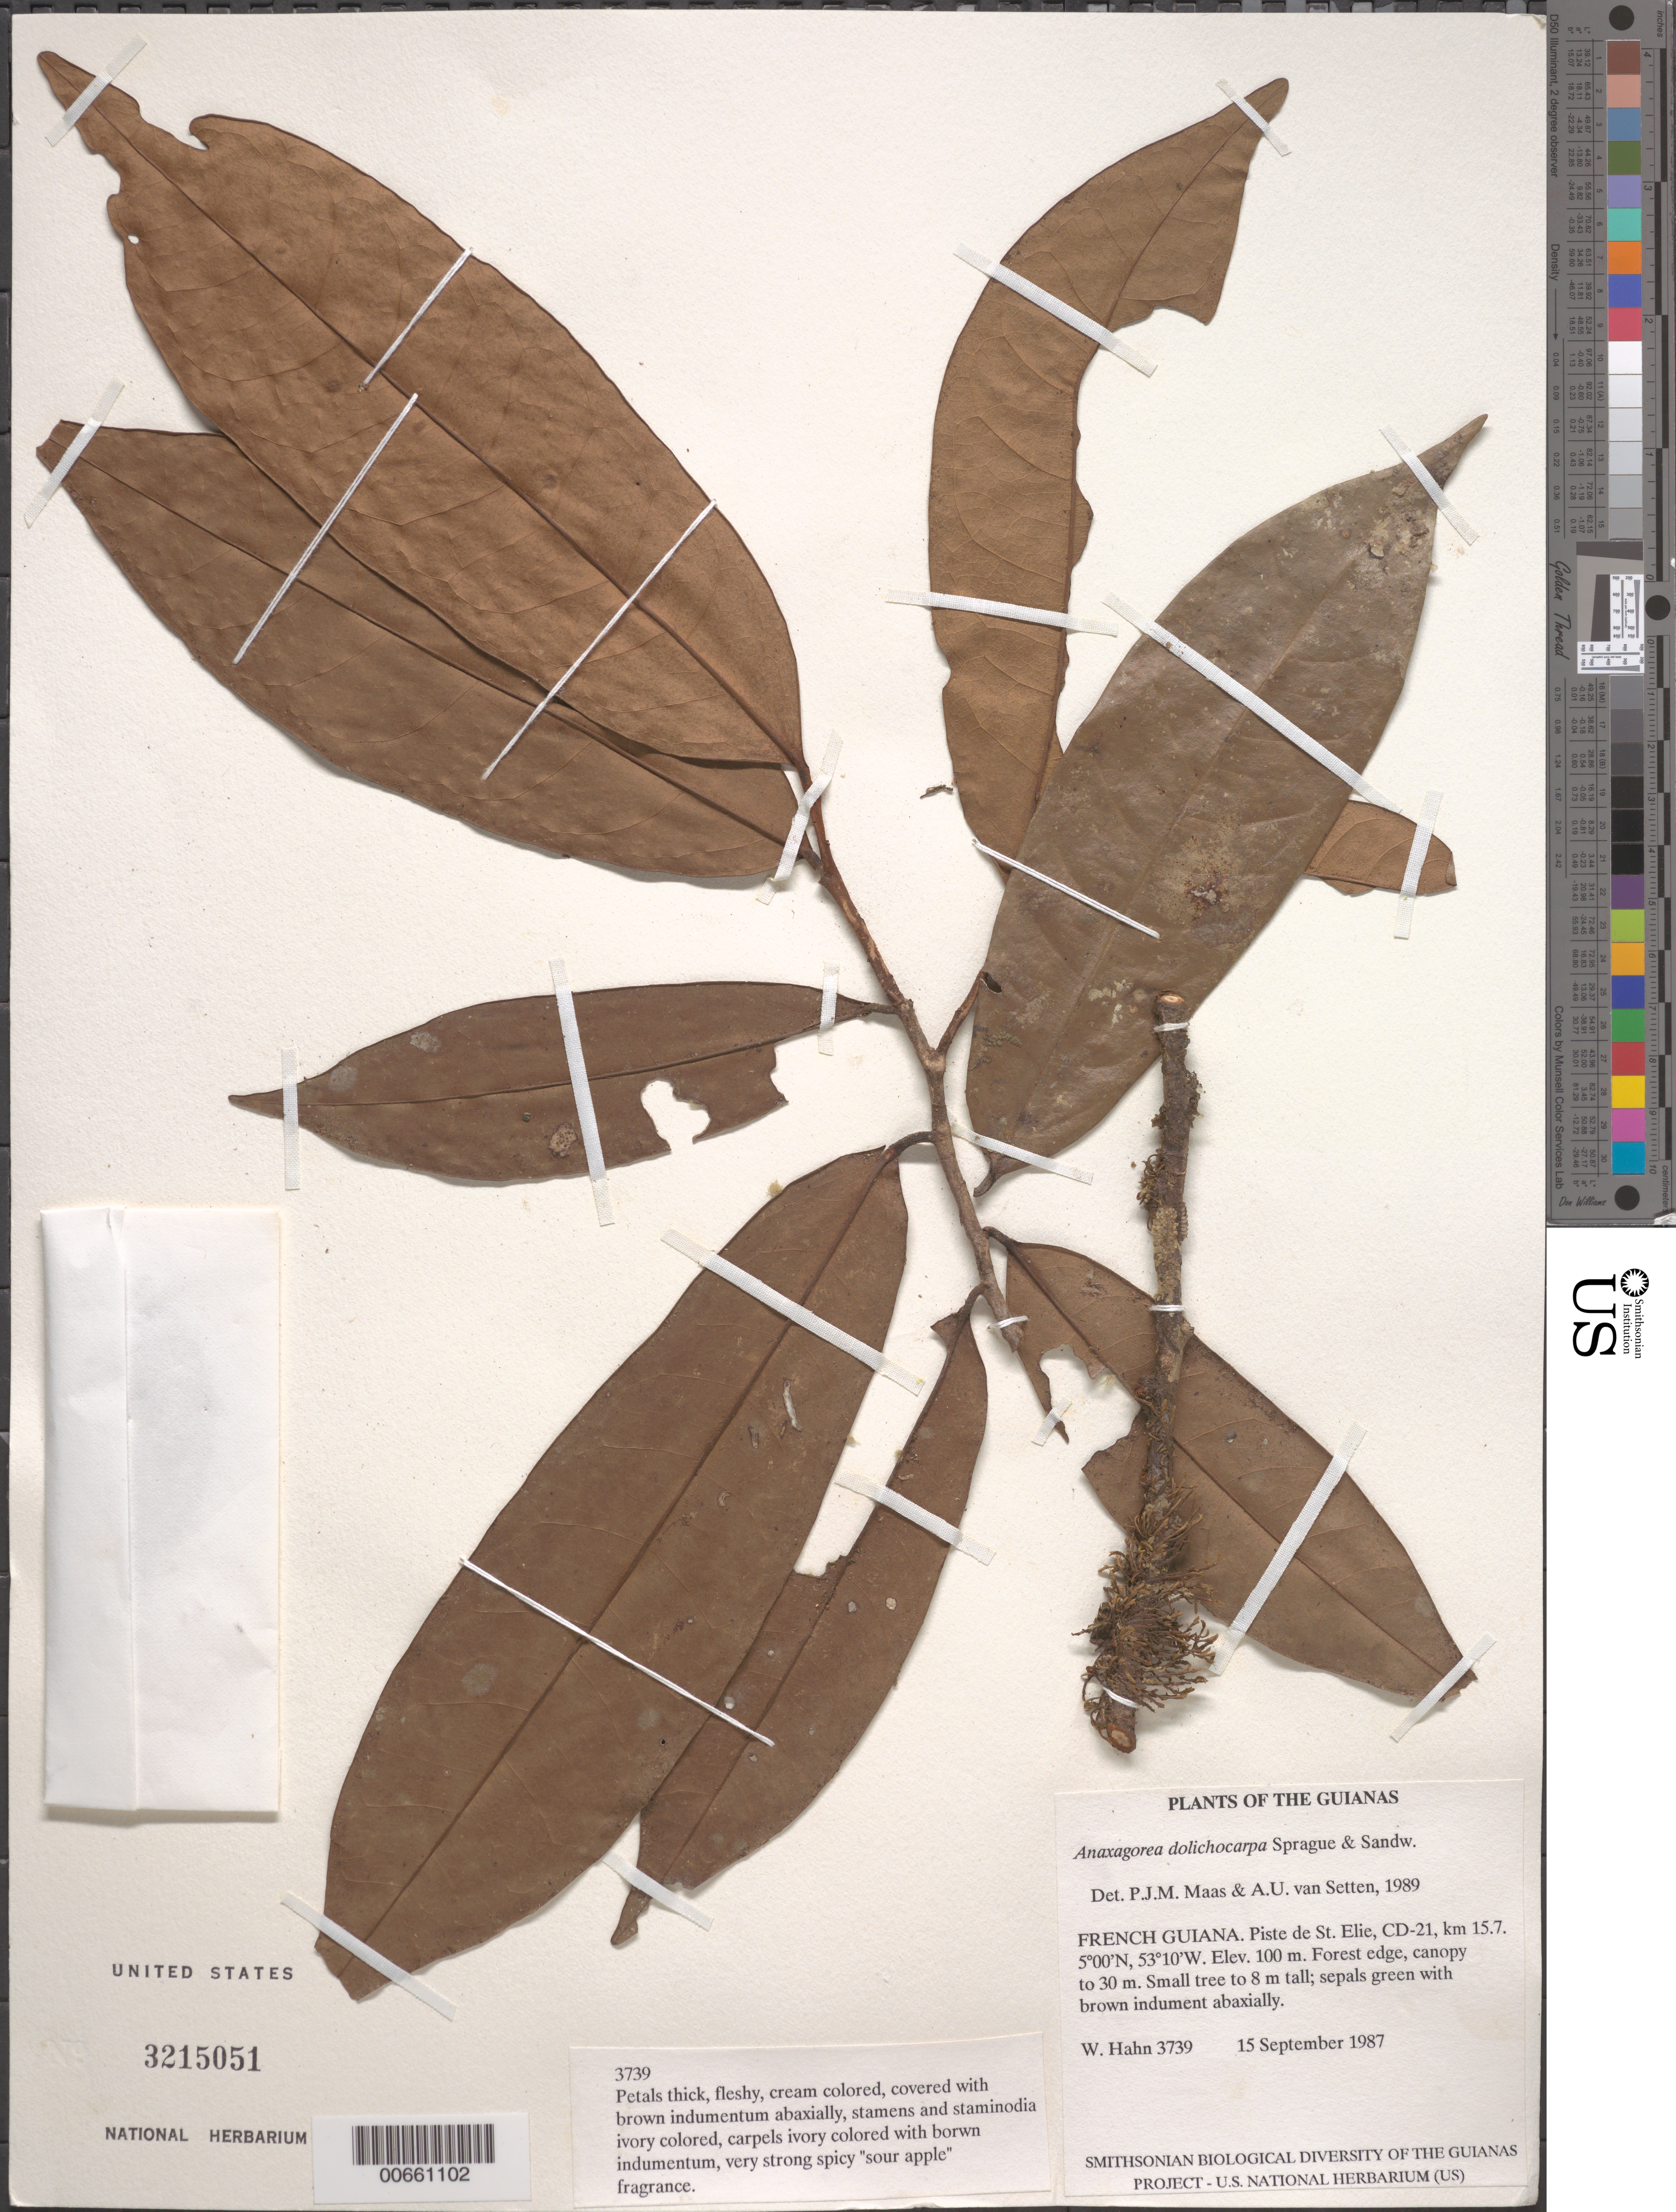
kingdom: Plantae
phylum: Tracheophyta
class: Magnoliopsida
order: Magnoliales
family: Annonaceae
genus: Anaxagorea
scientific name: Anaxagorea dolichocarpa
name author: Sprague & Sandwith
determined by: Maas, P. J.; van Setten, A. U.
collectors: W. Hahn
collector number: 3739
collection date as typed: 15 September 1987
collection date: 1987-09-15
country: French Guiana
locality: Piste de St. Elie, CD-21, km 15.7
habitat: Forest edge, canopy to 30 m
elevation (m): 100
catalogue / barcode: US 3215051